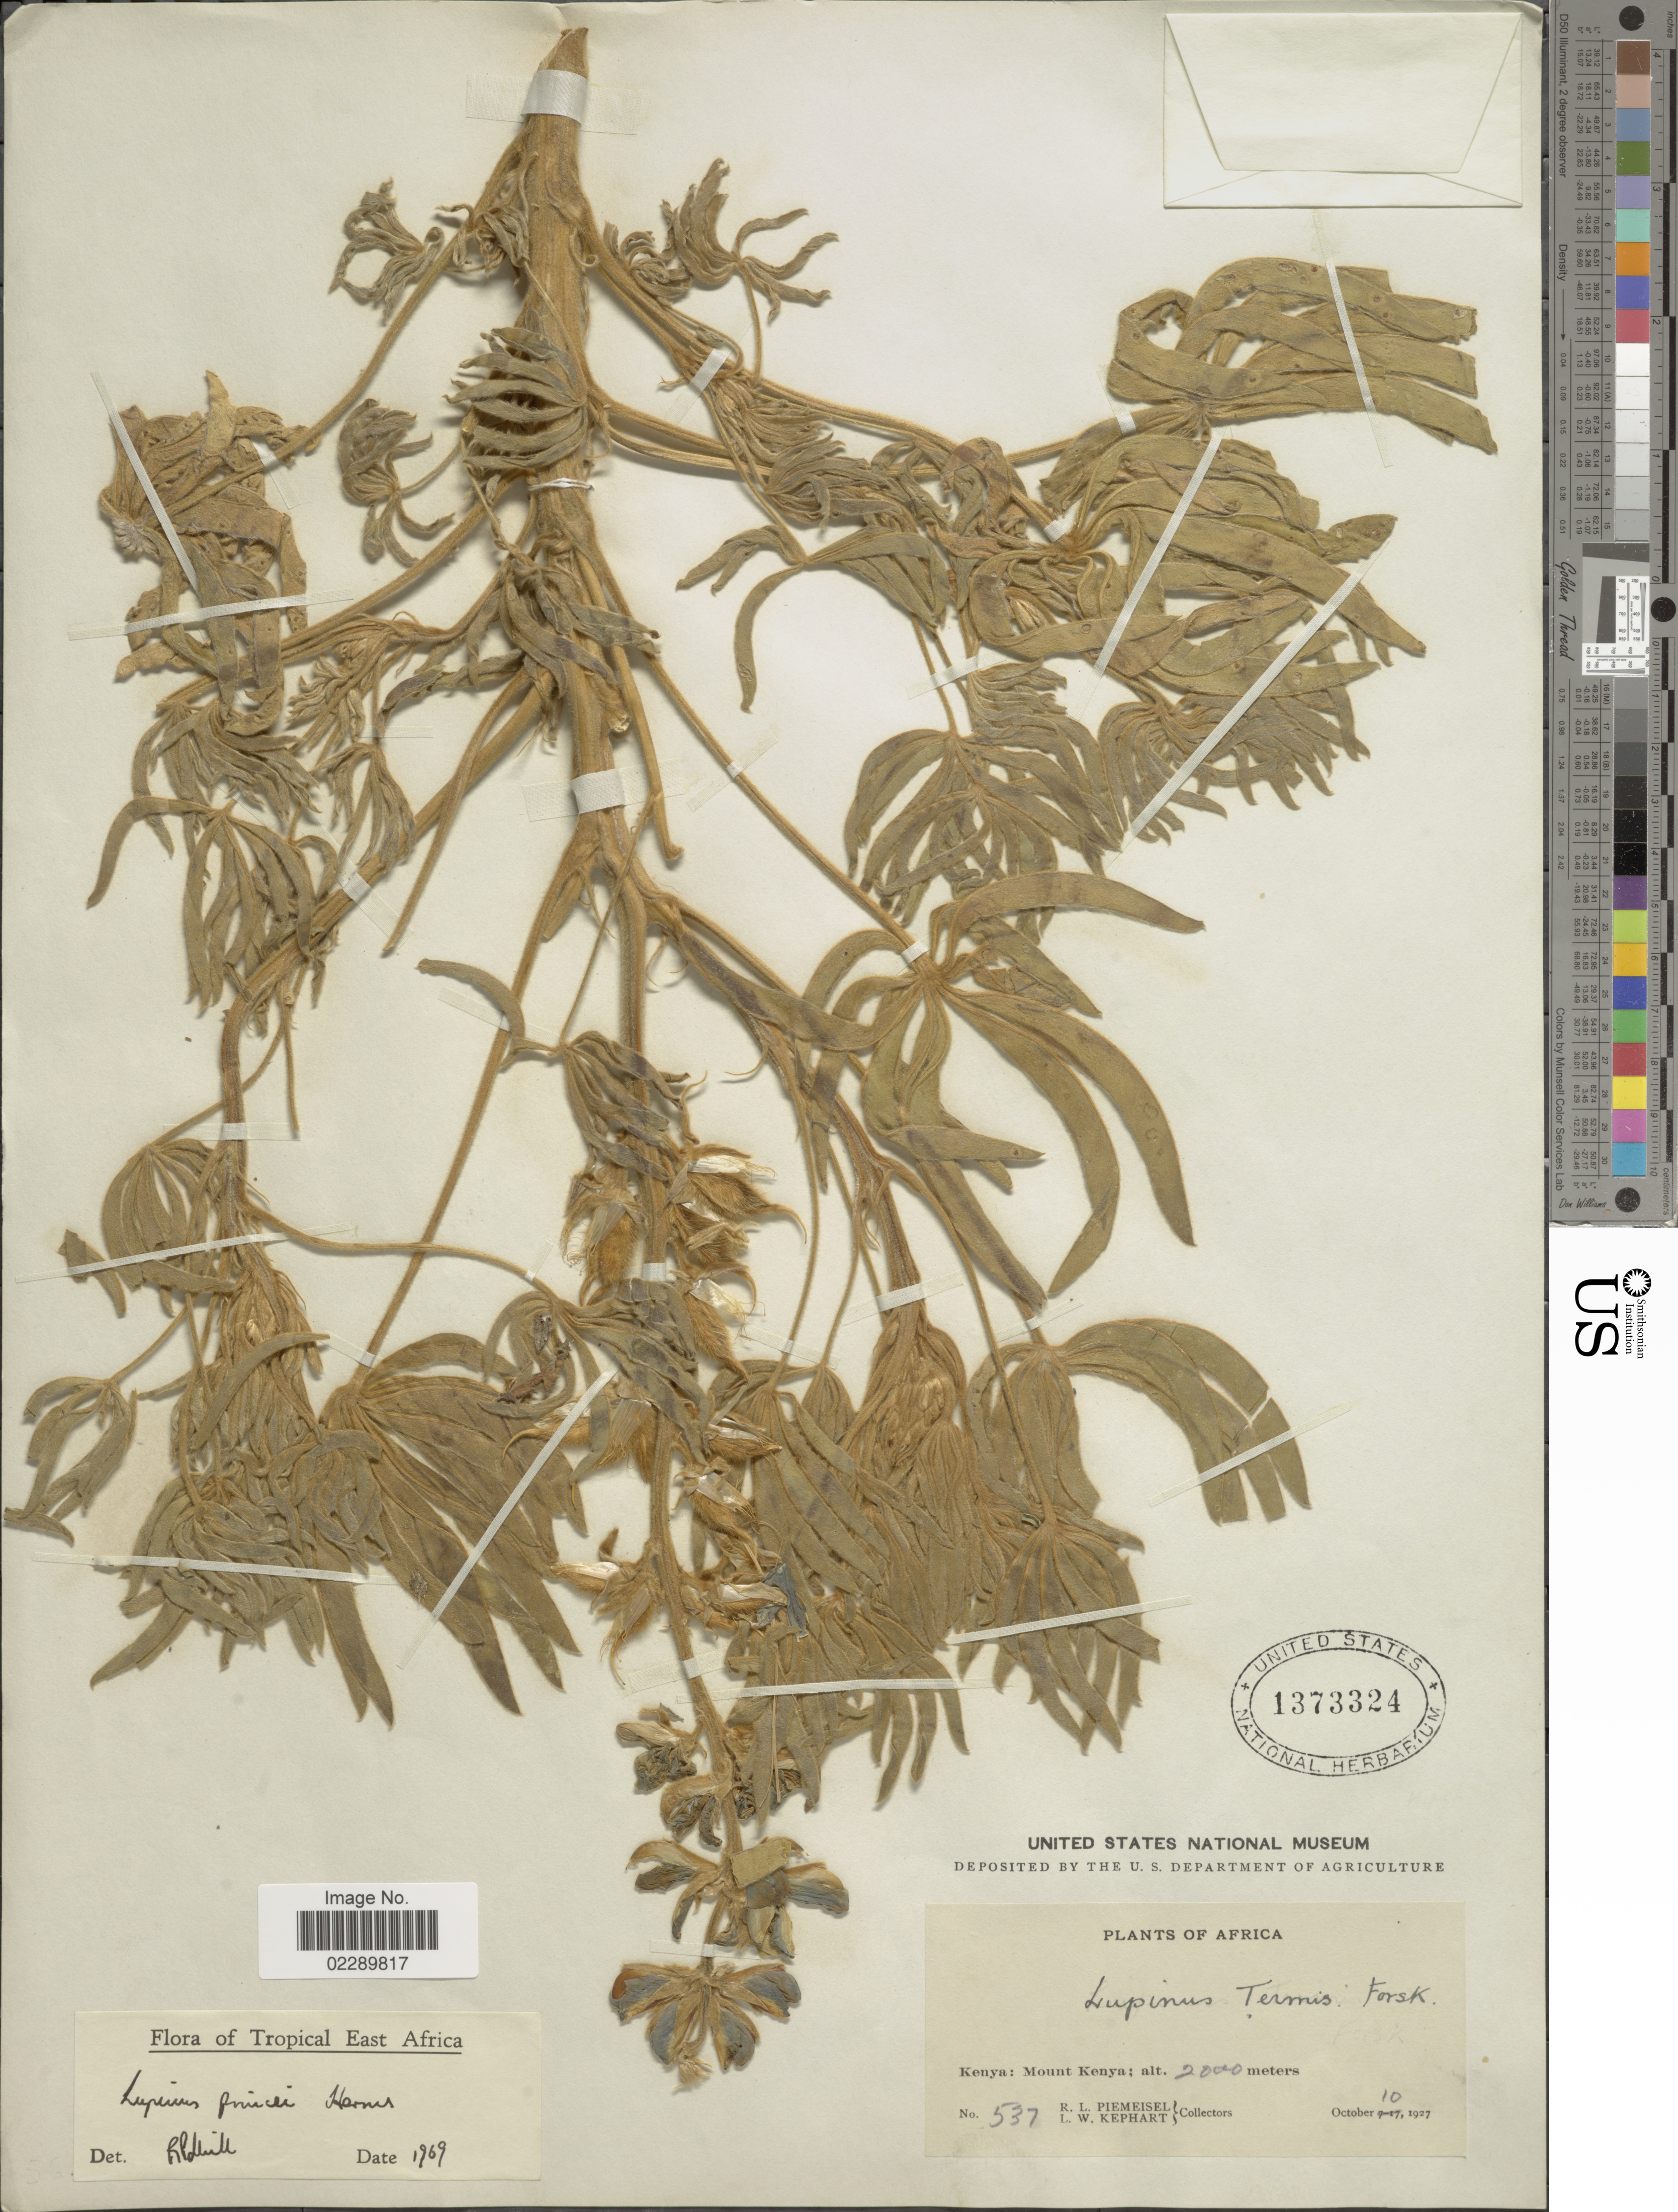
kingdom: Plantae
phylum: Tracheophyta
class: Magnoliopsida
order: Fabales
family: Fabaceae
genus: Lupinus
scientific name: Lupinus princei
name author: Harms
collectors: R. L. Piemeisel & L. W. Kephart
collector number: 537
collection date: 1927-10-10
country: Kenya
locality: Kenya: Mount Kenya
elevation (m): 2000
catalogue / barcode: US 1373324